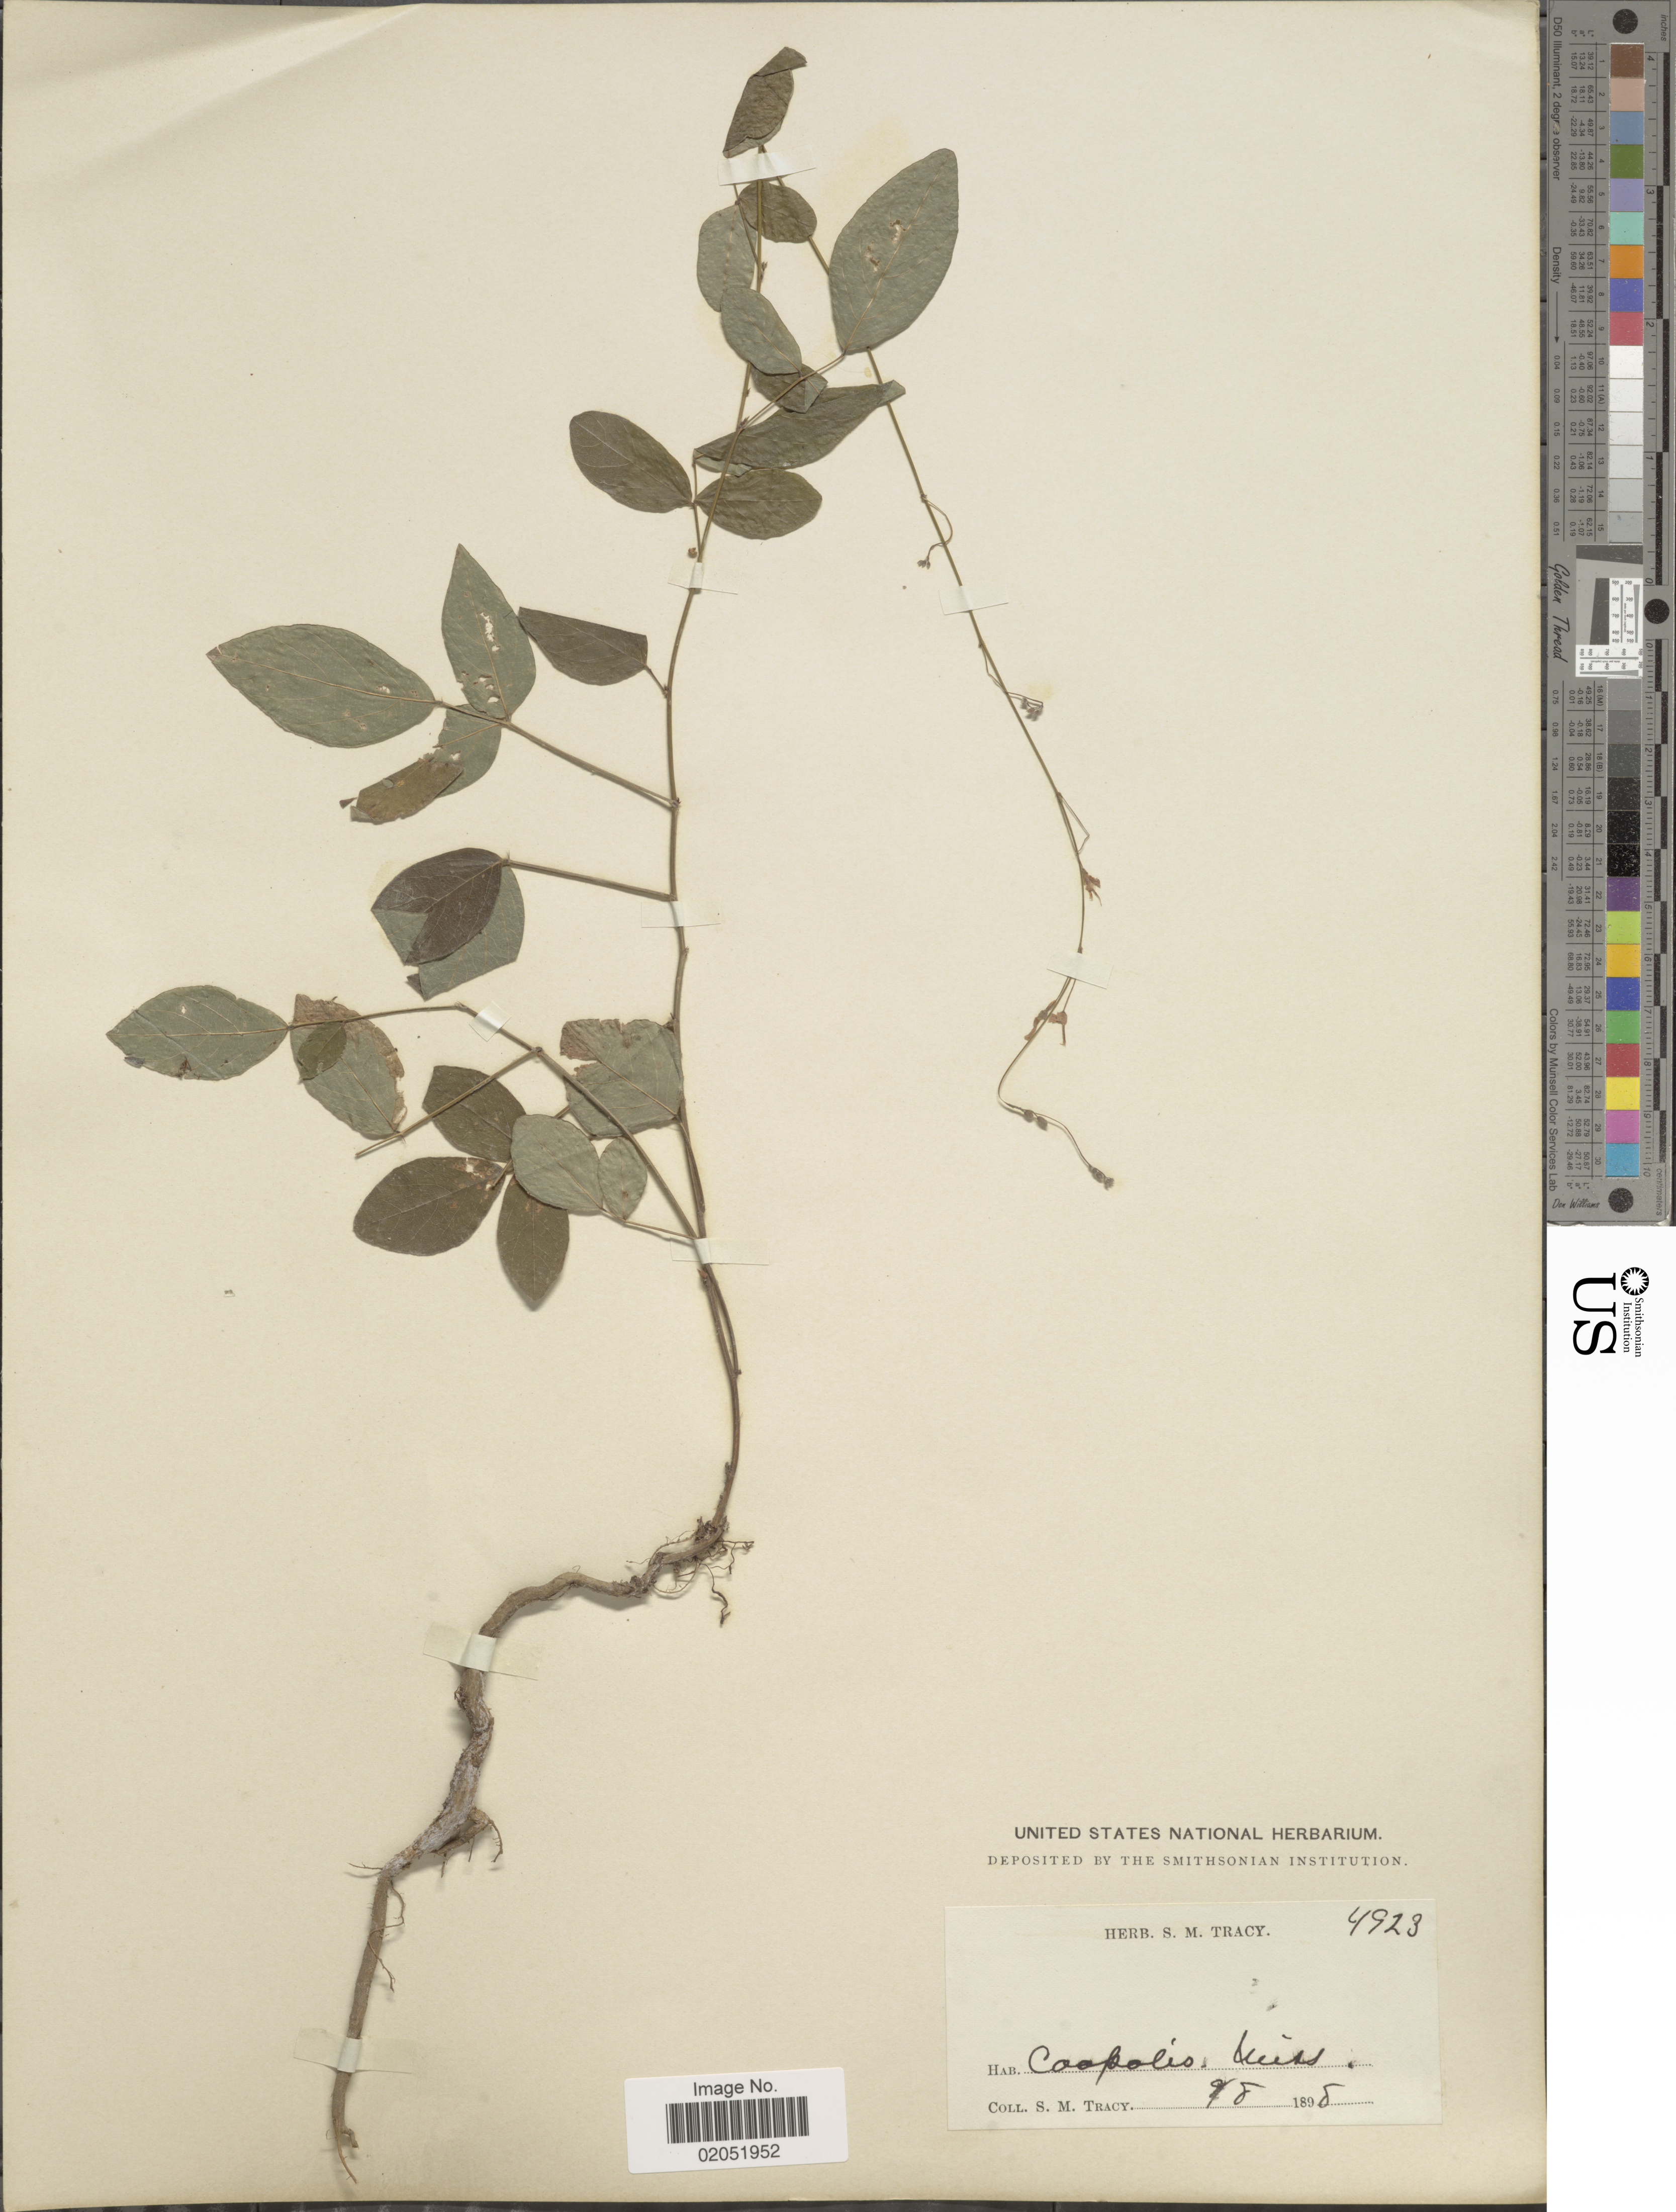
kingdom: Plantae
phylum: Tracheophyta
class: Magnoliopsida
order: Fabales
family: Fabaceae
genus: Desmodium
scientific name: Desmodium sp.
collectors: S. M. Tracy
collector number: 4923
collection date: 1898-09-08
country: United States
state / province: Mississippi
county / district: Harrison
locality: Coopolis